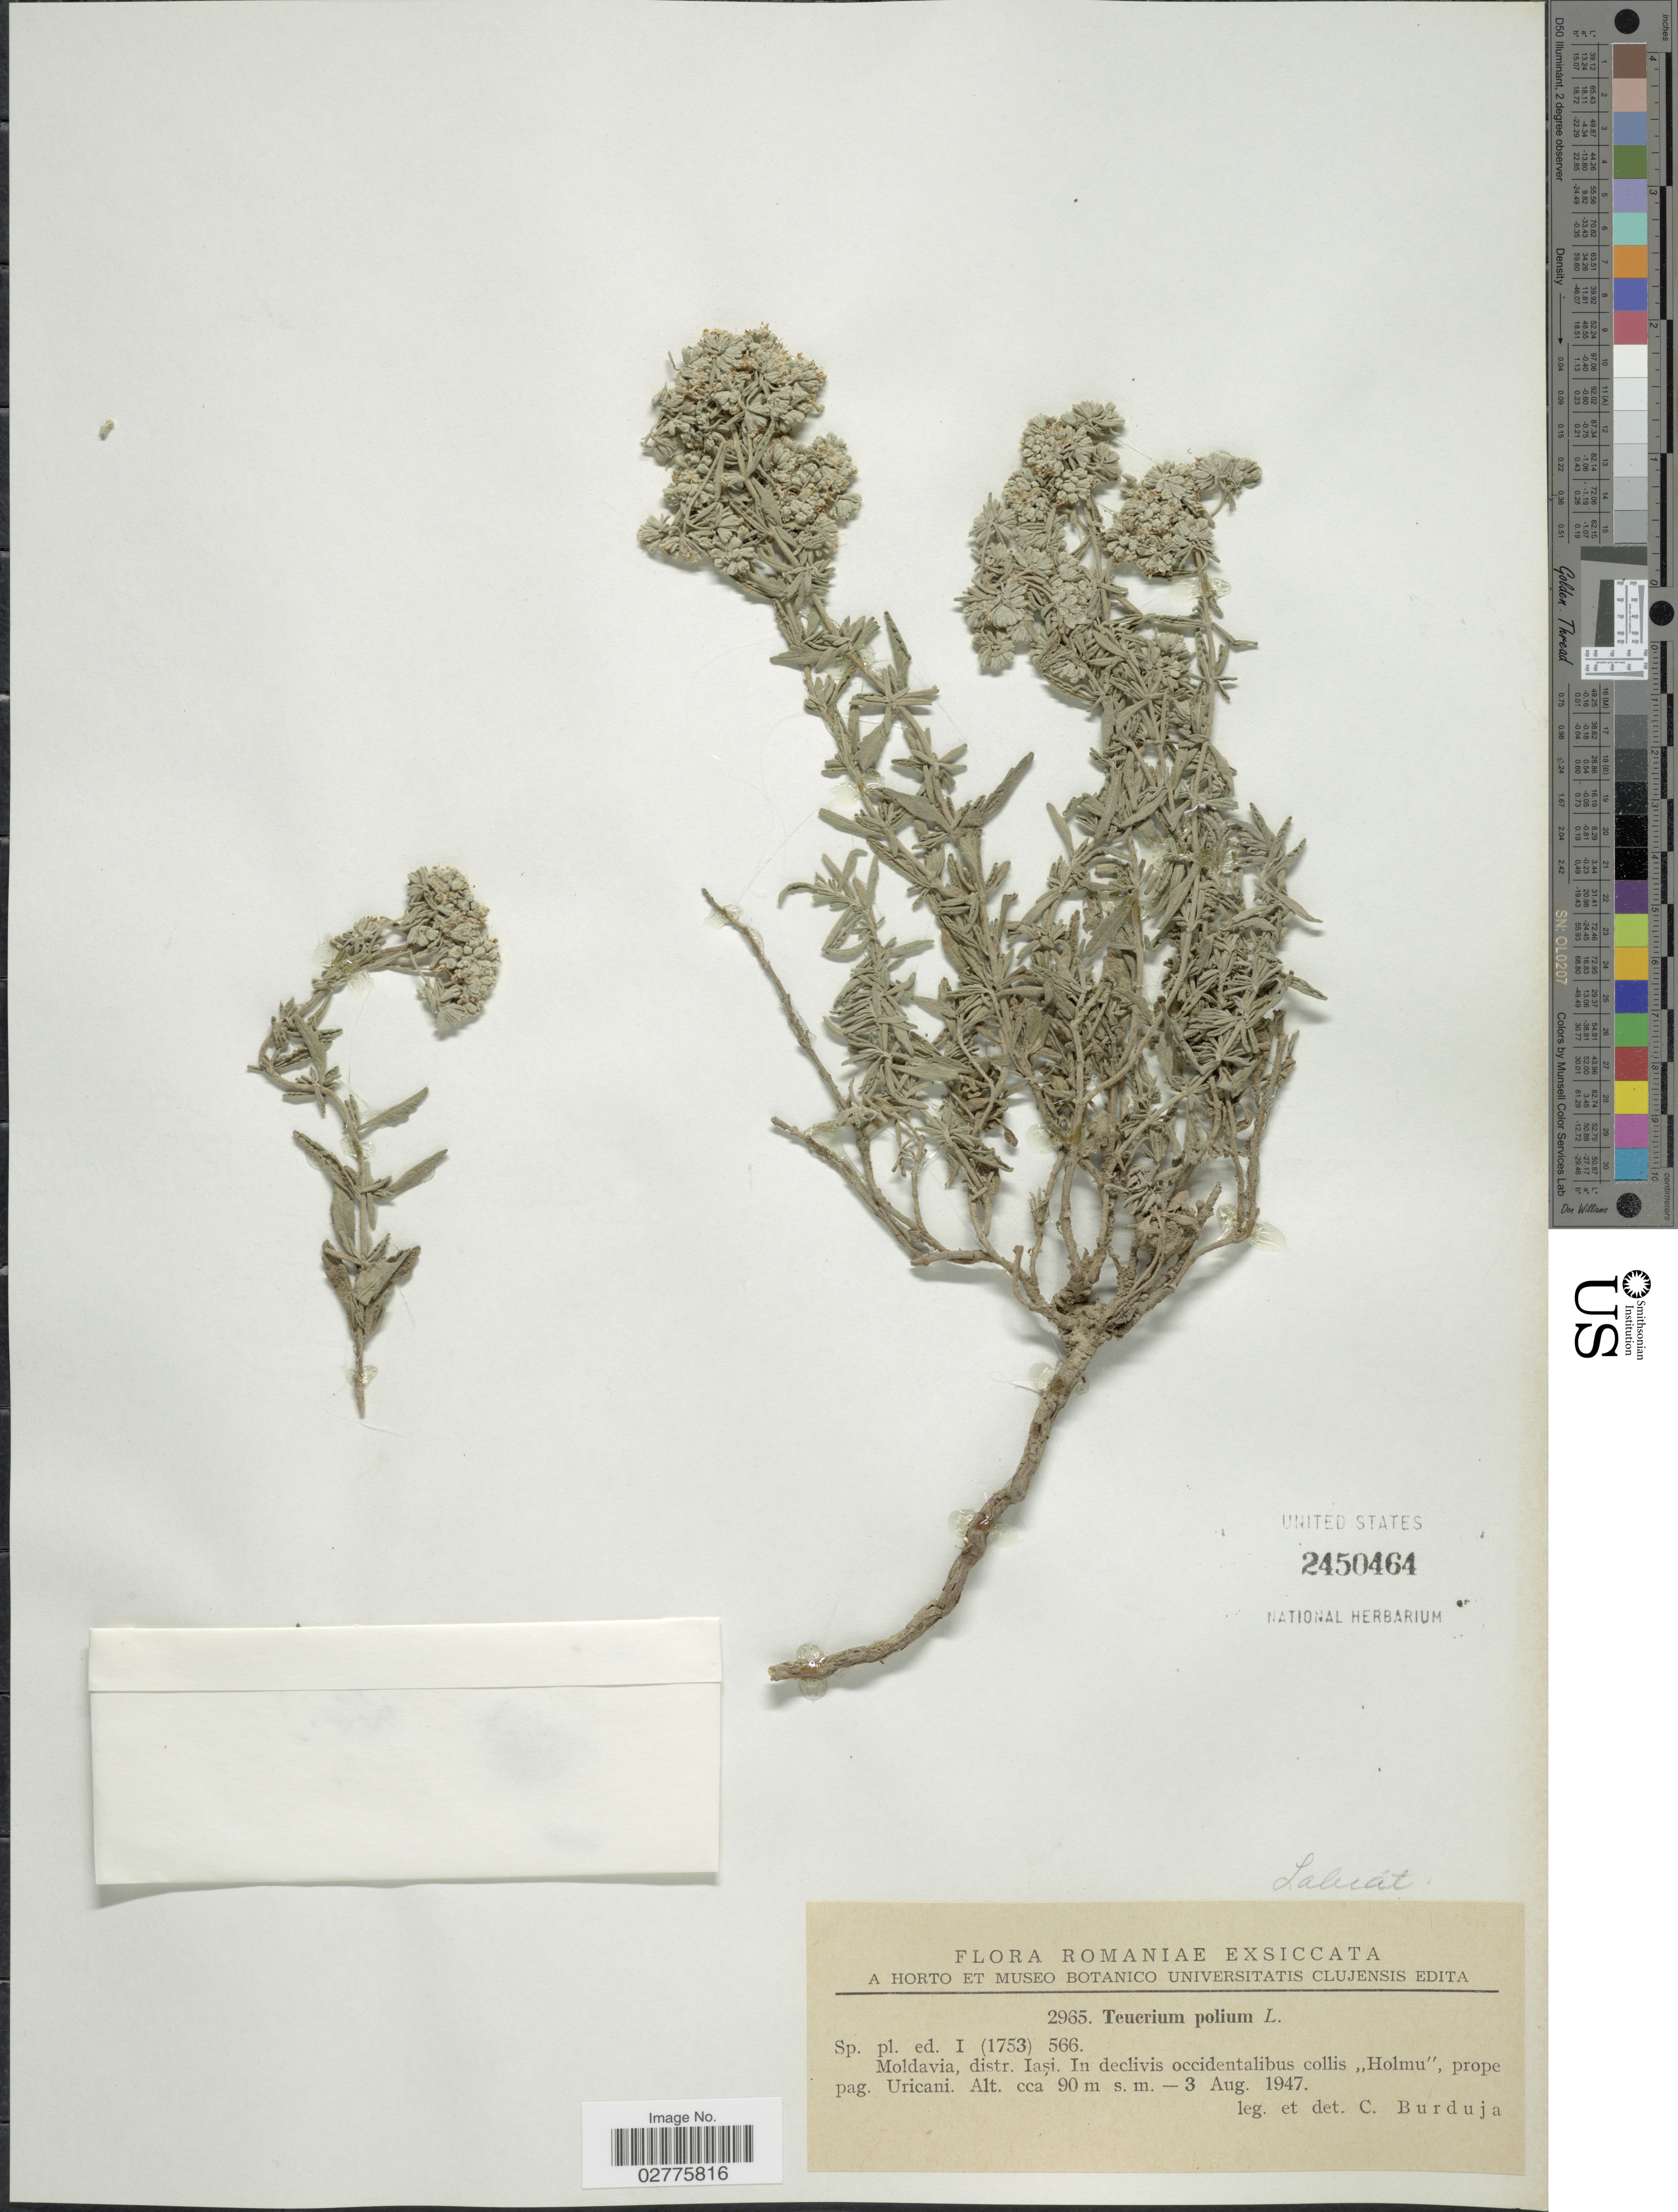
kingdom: Plantae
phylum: Tracheophyta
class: Magnoliopsida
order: Lamiales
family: Lamiaceae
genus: Teucrium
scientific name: Teucrium polium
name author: L.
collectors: C. Burduja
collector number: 2965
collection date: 1947-08-03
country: Romania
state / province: Iasi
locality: Romaniae. Moldavia, distr. Iasi. In declivis occidentalibus collis Holmu, prope pag. Uricani.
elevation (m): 90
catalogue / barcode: US 2450464